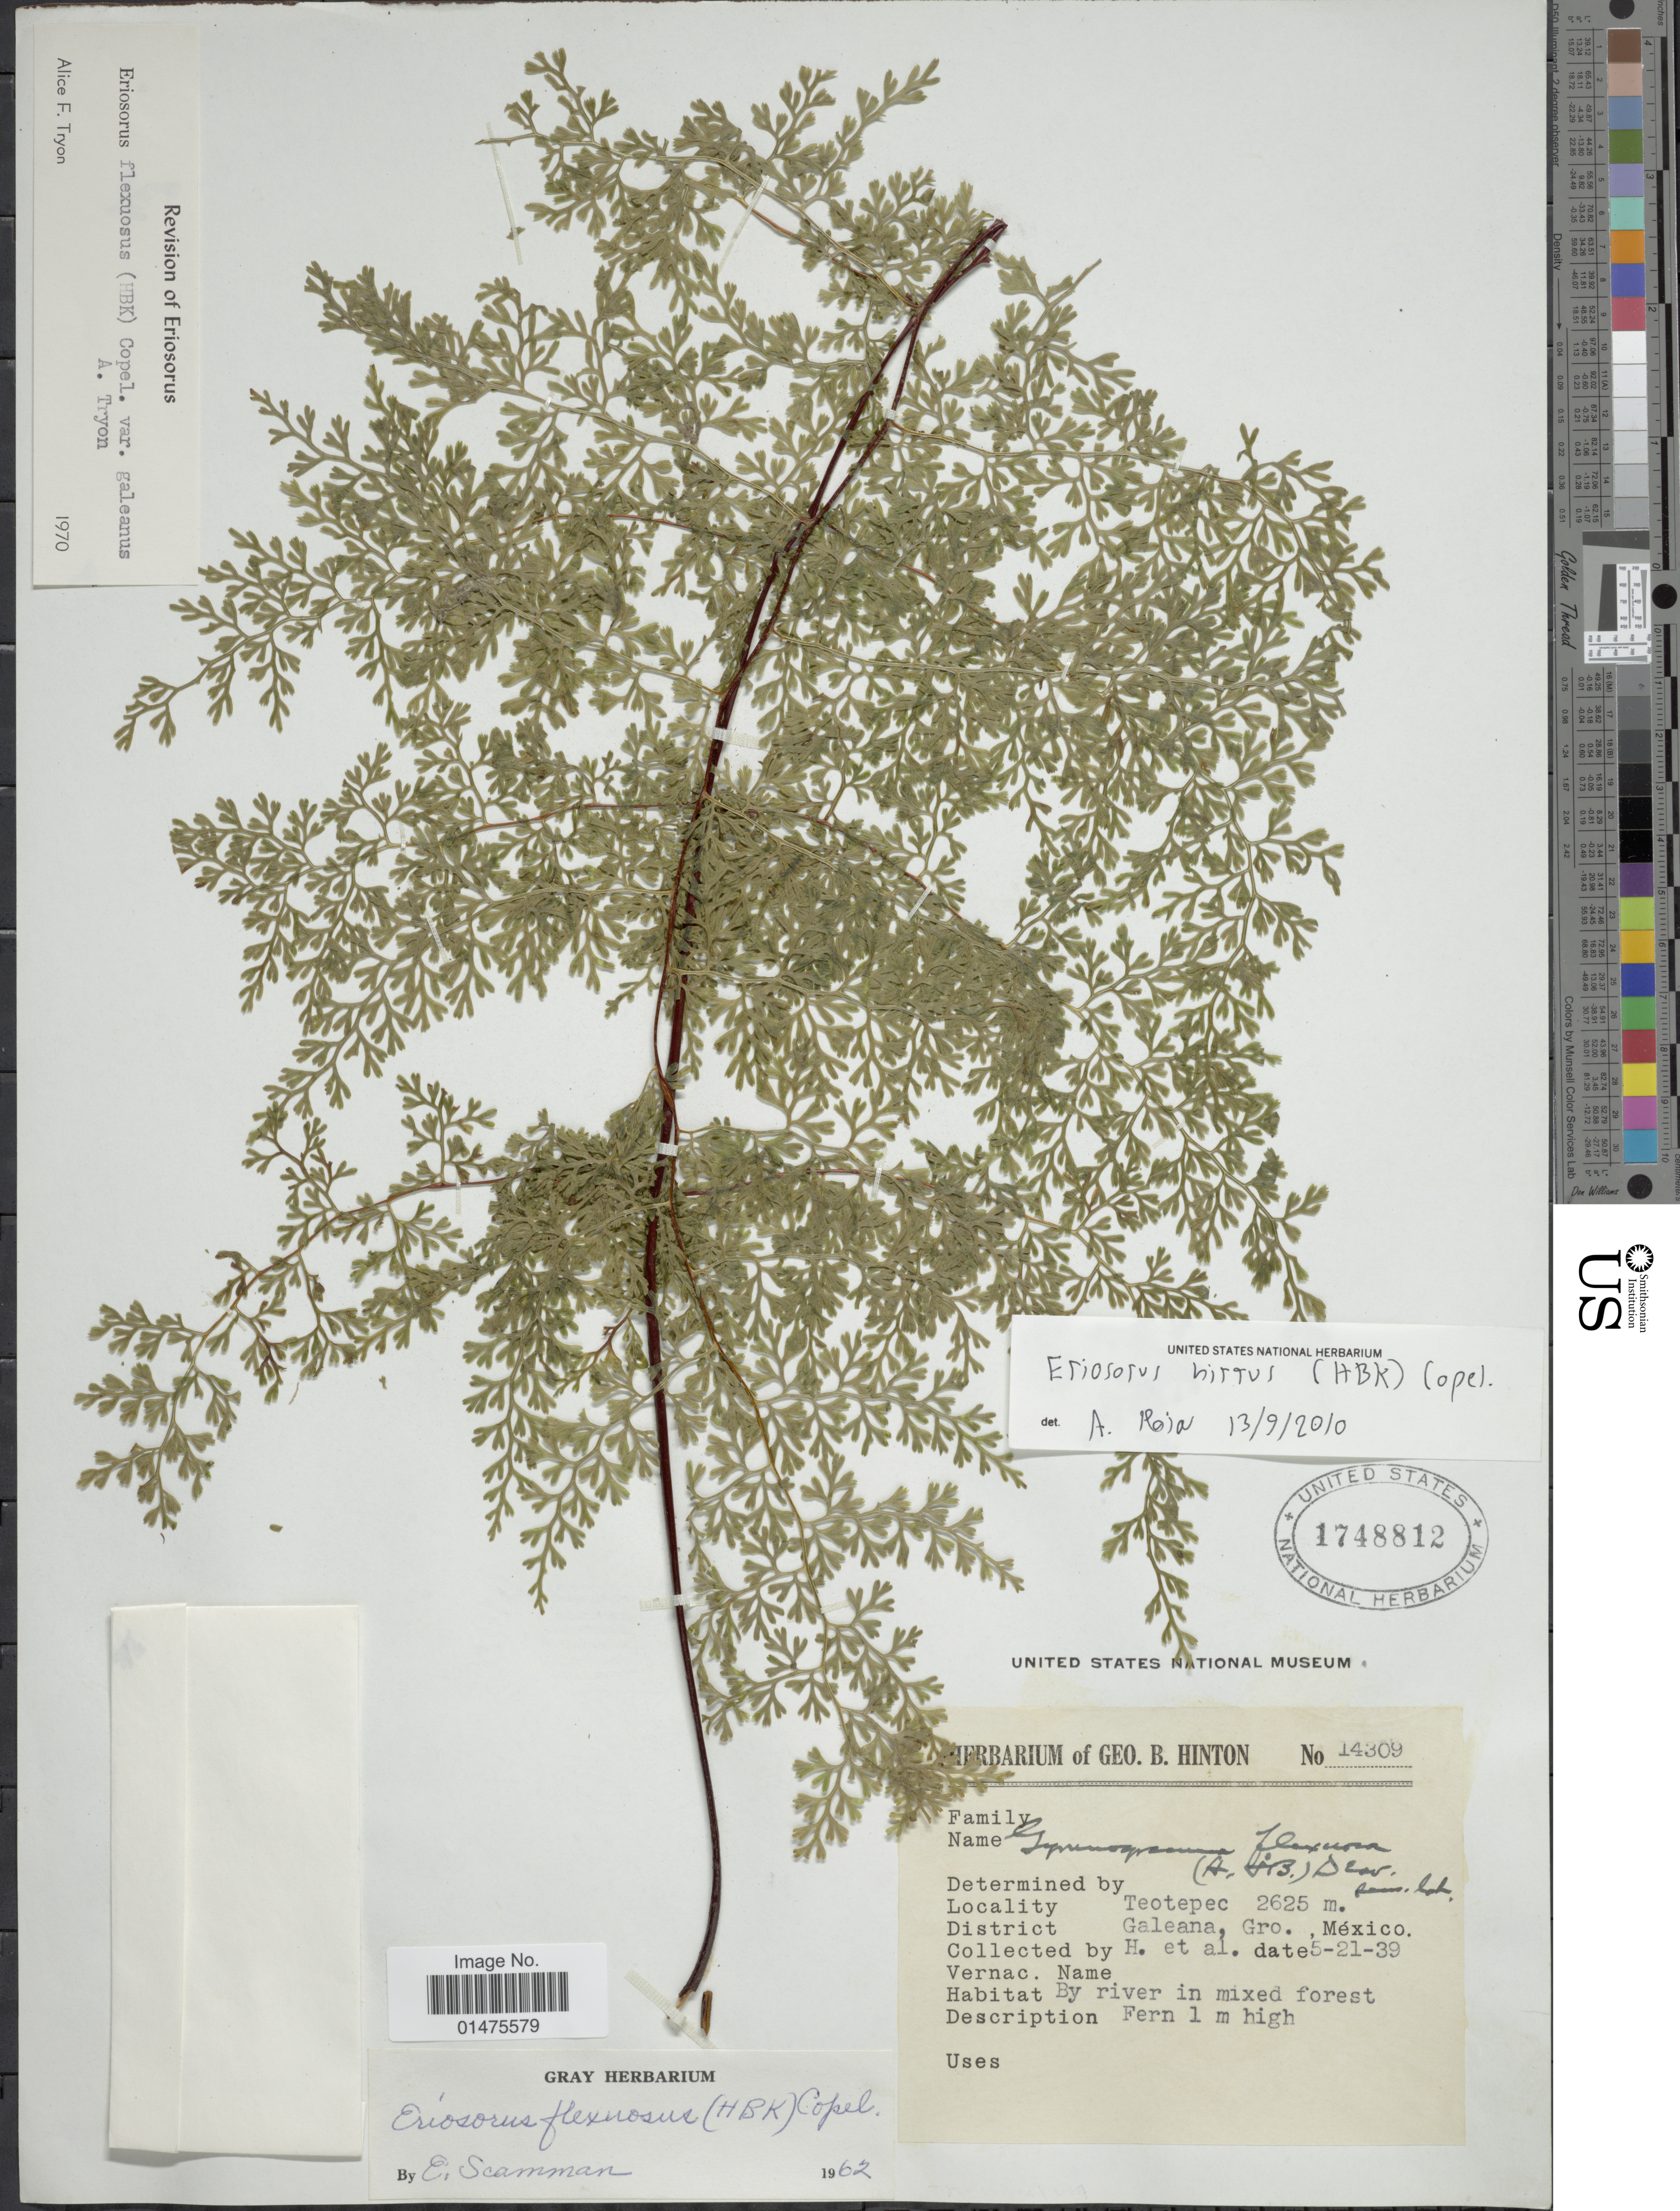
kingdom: Plantae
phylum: Tracheophyta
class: Polypodiopsida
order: Polypodiales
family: Pteridaceae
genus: Jamesonia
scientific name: Jamesonia hirta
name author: (Kunth) Christenh.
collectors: G. B. Hinton & et al.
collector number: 14309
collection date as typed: Transcribed d/m/y: 21/5/39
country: Mexico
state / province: Guerrero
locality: Teotepec, District Galeana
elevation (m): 2625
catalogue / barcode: US 1748812